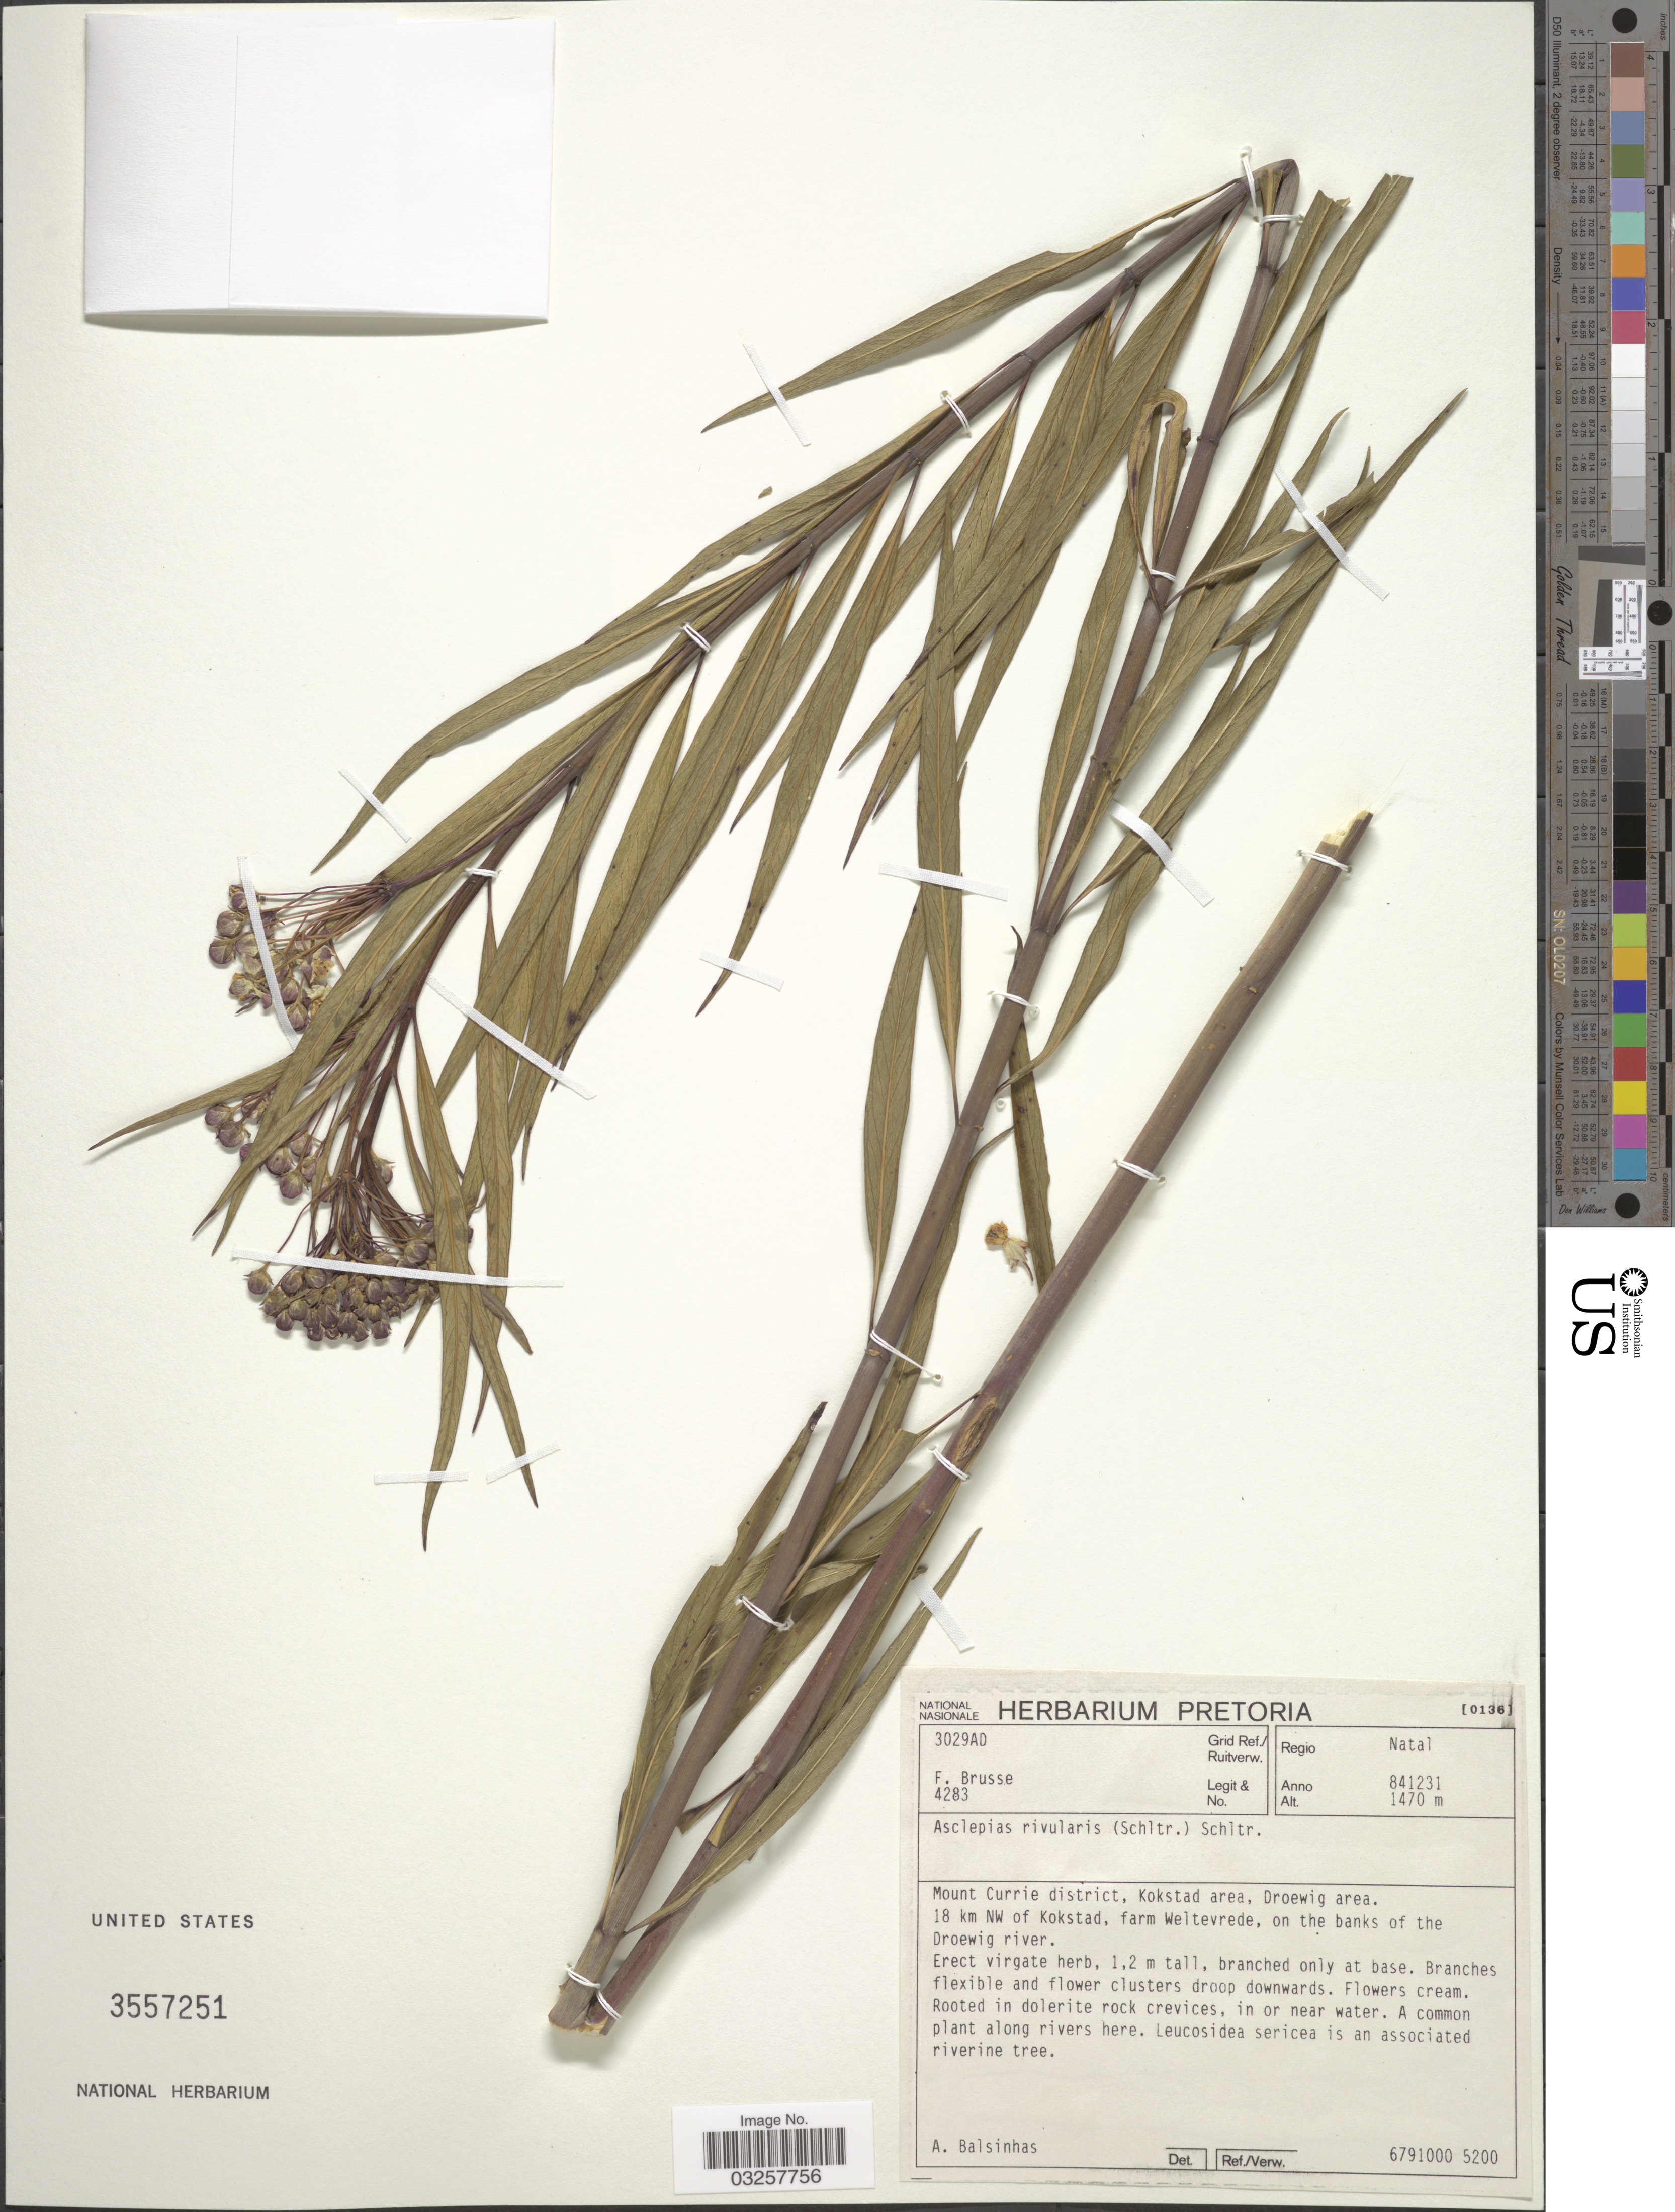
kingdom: Plantae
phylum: Tracheophyta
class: Magnoliopsida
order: Gentianales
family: Apocynaceae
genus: Asclepias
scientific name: Asclepias rivularis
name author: (Schltr.) Schltr.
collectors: F. A. Brusse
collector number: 4283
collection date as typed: Transcribed d/m/y: 31/12/84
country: South Africa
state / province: KwaZulu-Natal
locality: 3029AD Grid Ref./ Ruitverw. Regio Natal. Mount Currie district, Kokstad area. Droewig area. 18 km NW of Kokstad, farm Weltevrede, on the banks of the Droewig river.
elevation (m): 1470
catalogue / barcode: US 3557251